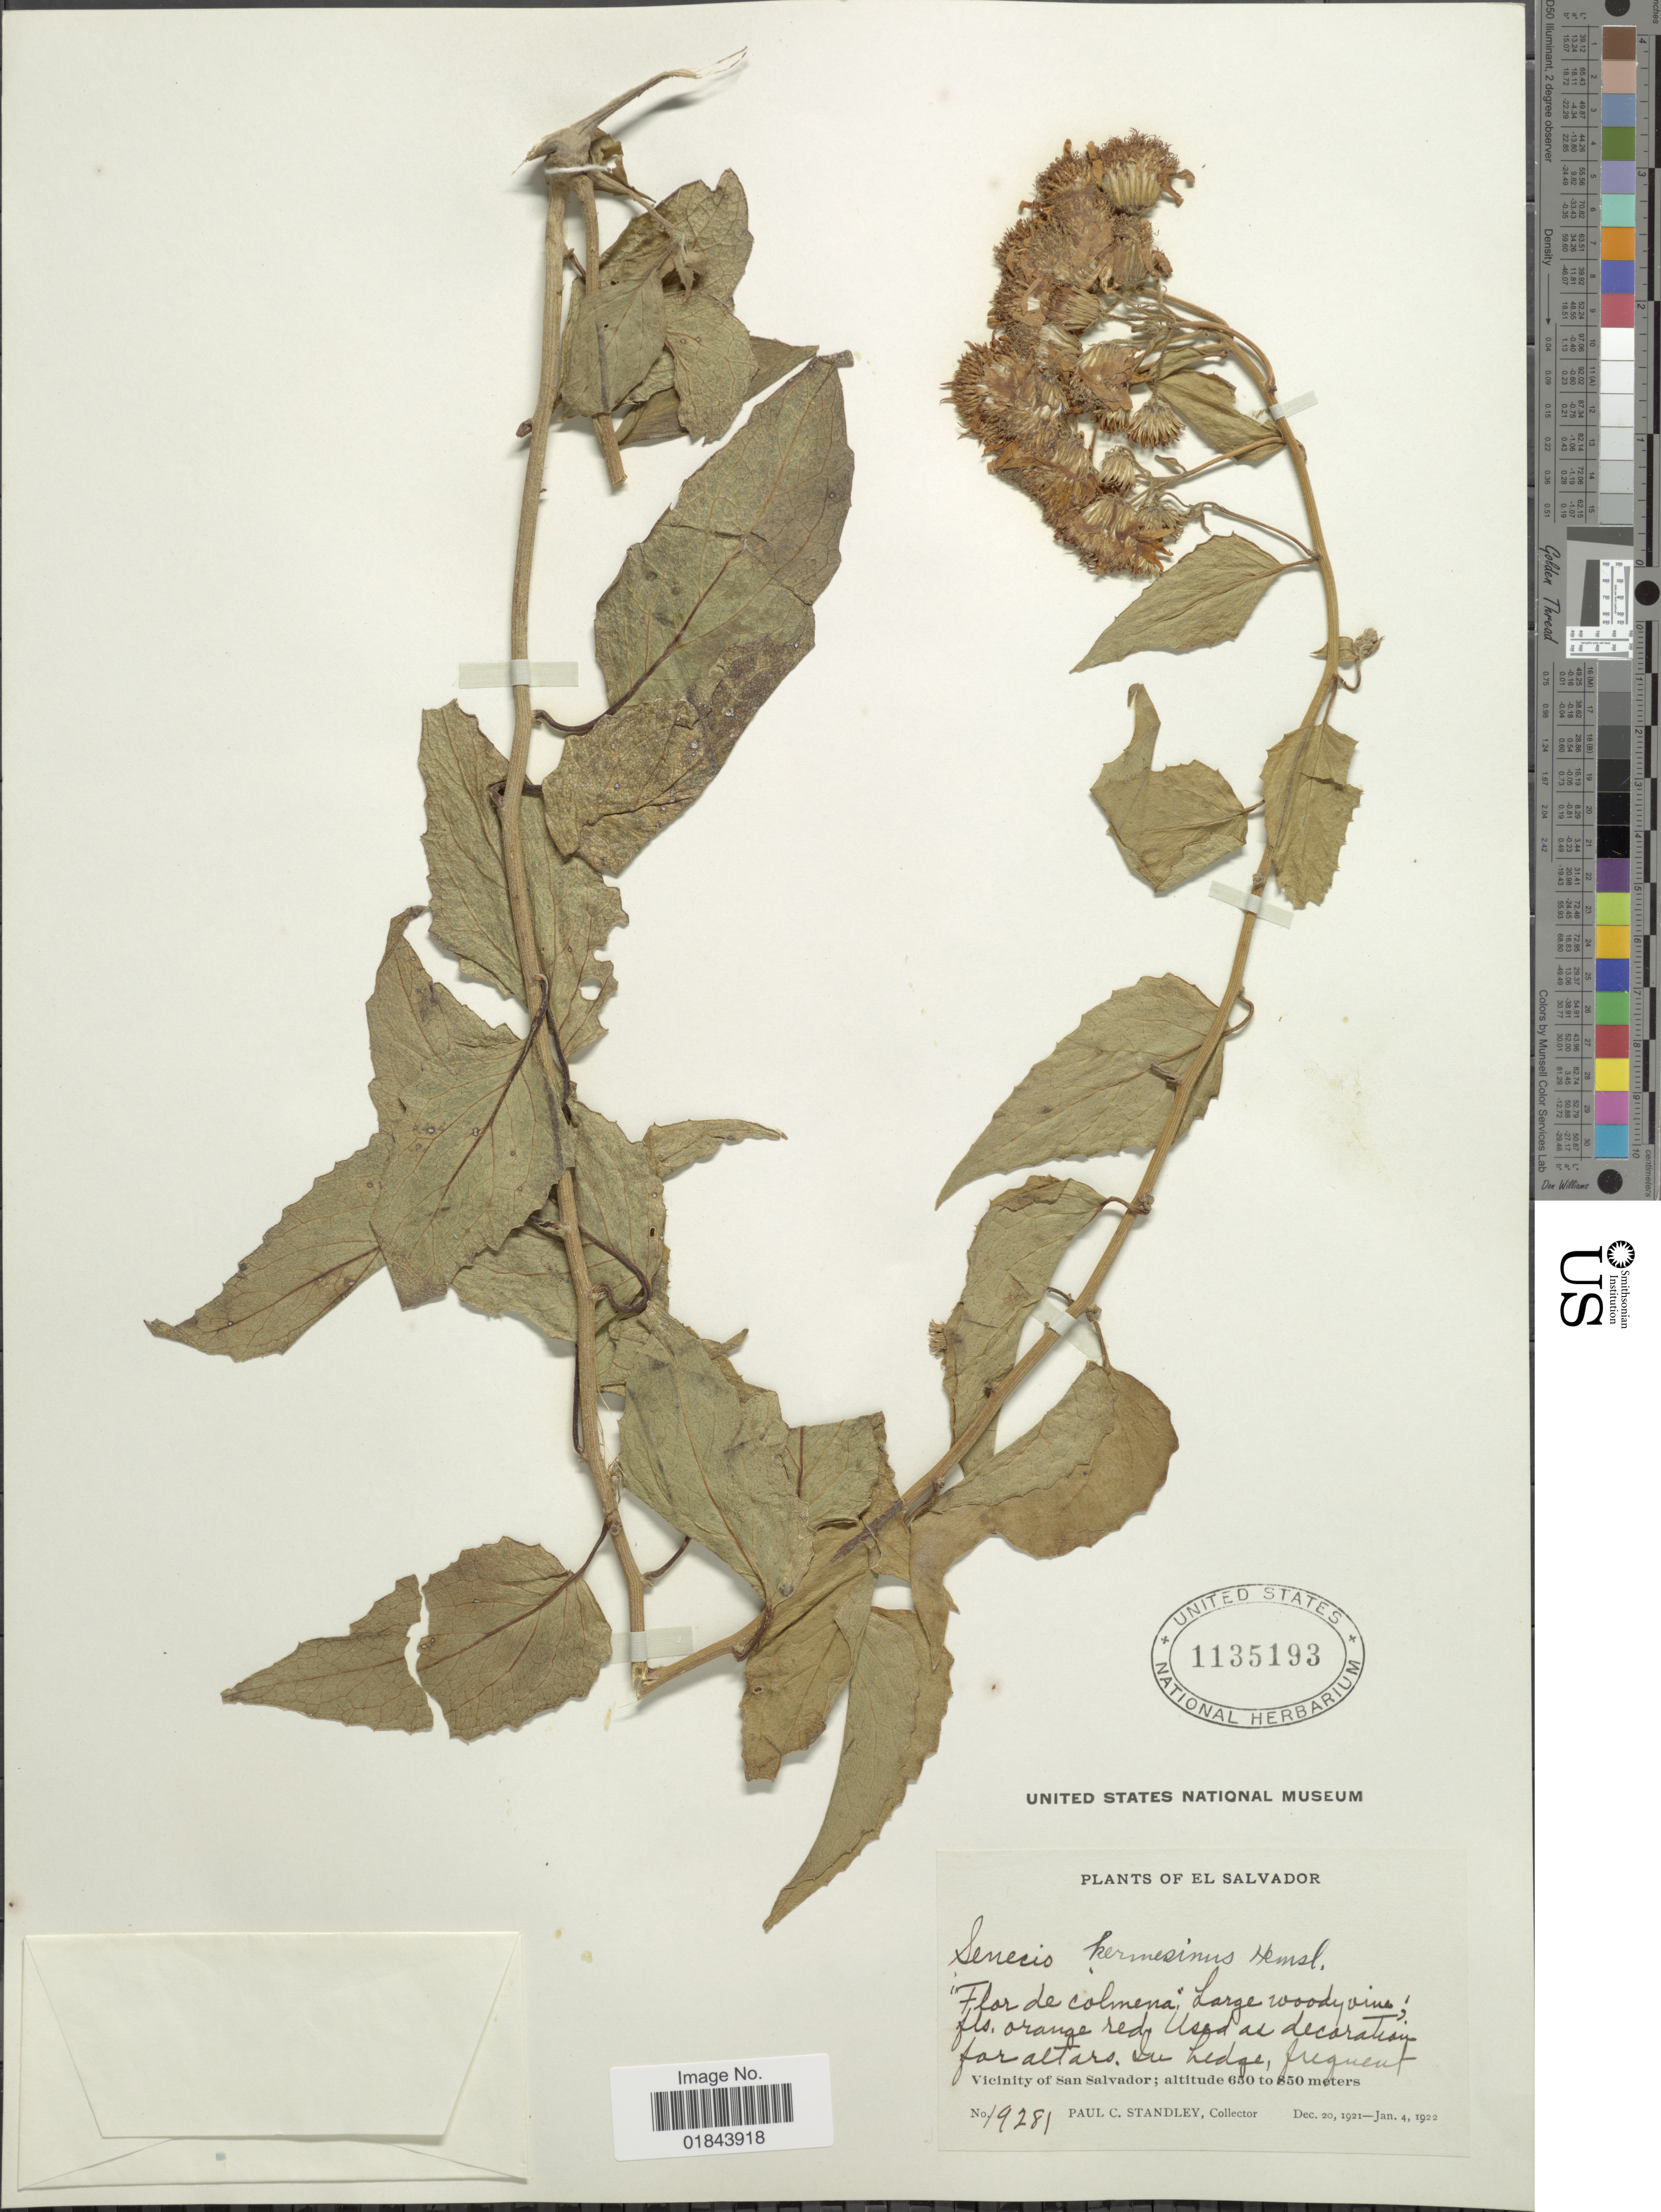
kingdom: Plantae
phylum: Tracheophyta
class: Magnoliopsida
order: Asterales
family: Asteraceae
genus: Pseudogynoxys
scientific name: Pseudogynoxys haenkei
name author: (DC.) Cabrera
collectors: P. C. Standley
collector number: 19281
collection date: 1921-12-20/1922-01-04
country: El Salvador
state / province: San Salvador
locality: Vicinity of San Salvador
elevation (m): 650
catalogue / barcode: US 1135193